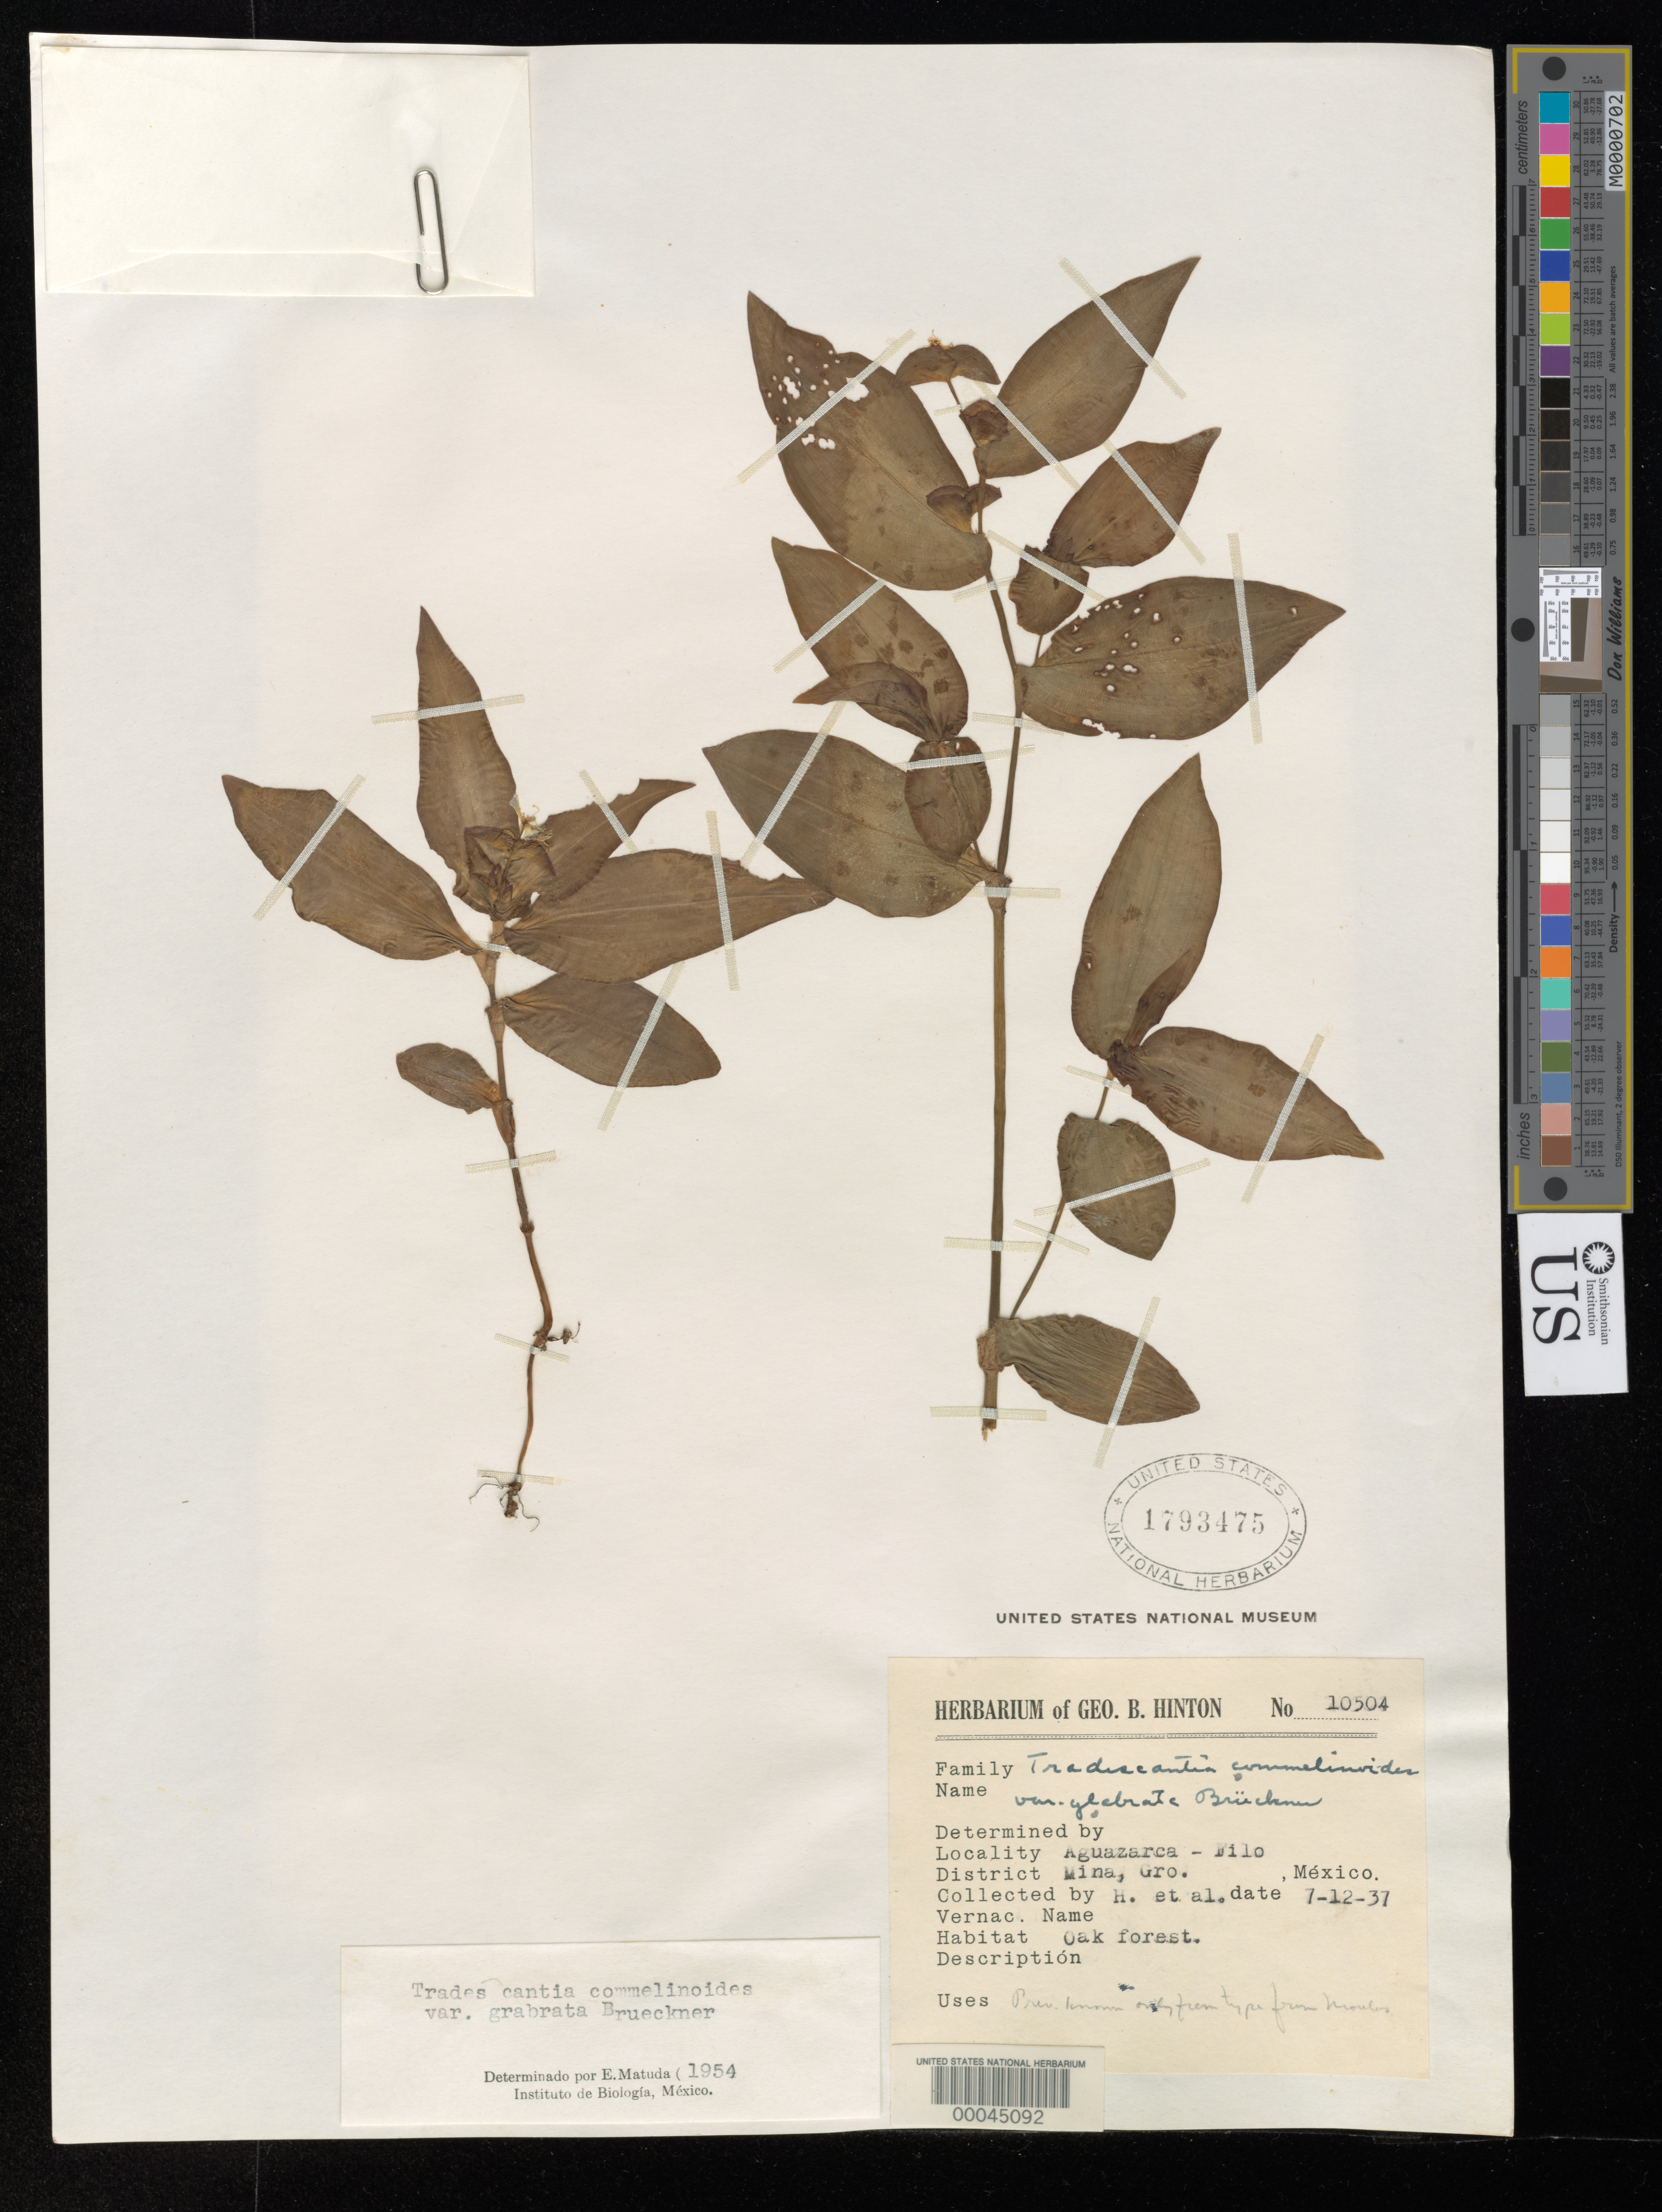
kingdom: Plantae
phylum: Tracheophyta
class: Liliopsida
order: Commelinales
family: Commelinaceae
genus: Tradescantia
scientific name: Tradescantia commelinoides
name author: Schult. & Schult. f.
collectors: G. B. Hinton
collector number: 10504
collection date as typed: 12 Jul 1937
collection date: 1937-07-12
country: Mexico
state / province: Guerrero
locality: Mina mun. (?), Aguazarca - Filo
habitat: Oak forest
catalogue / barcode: US 1793475